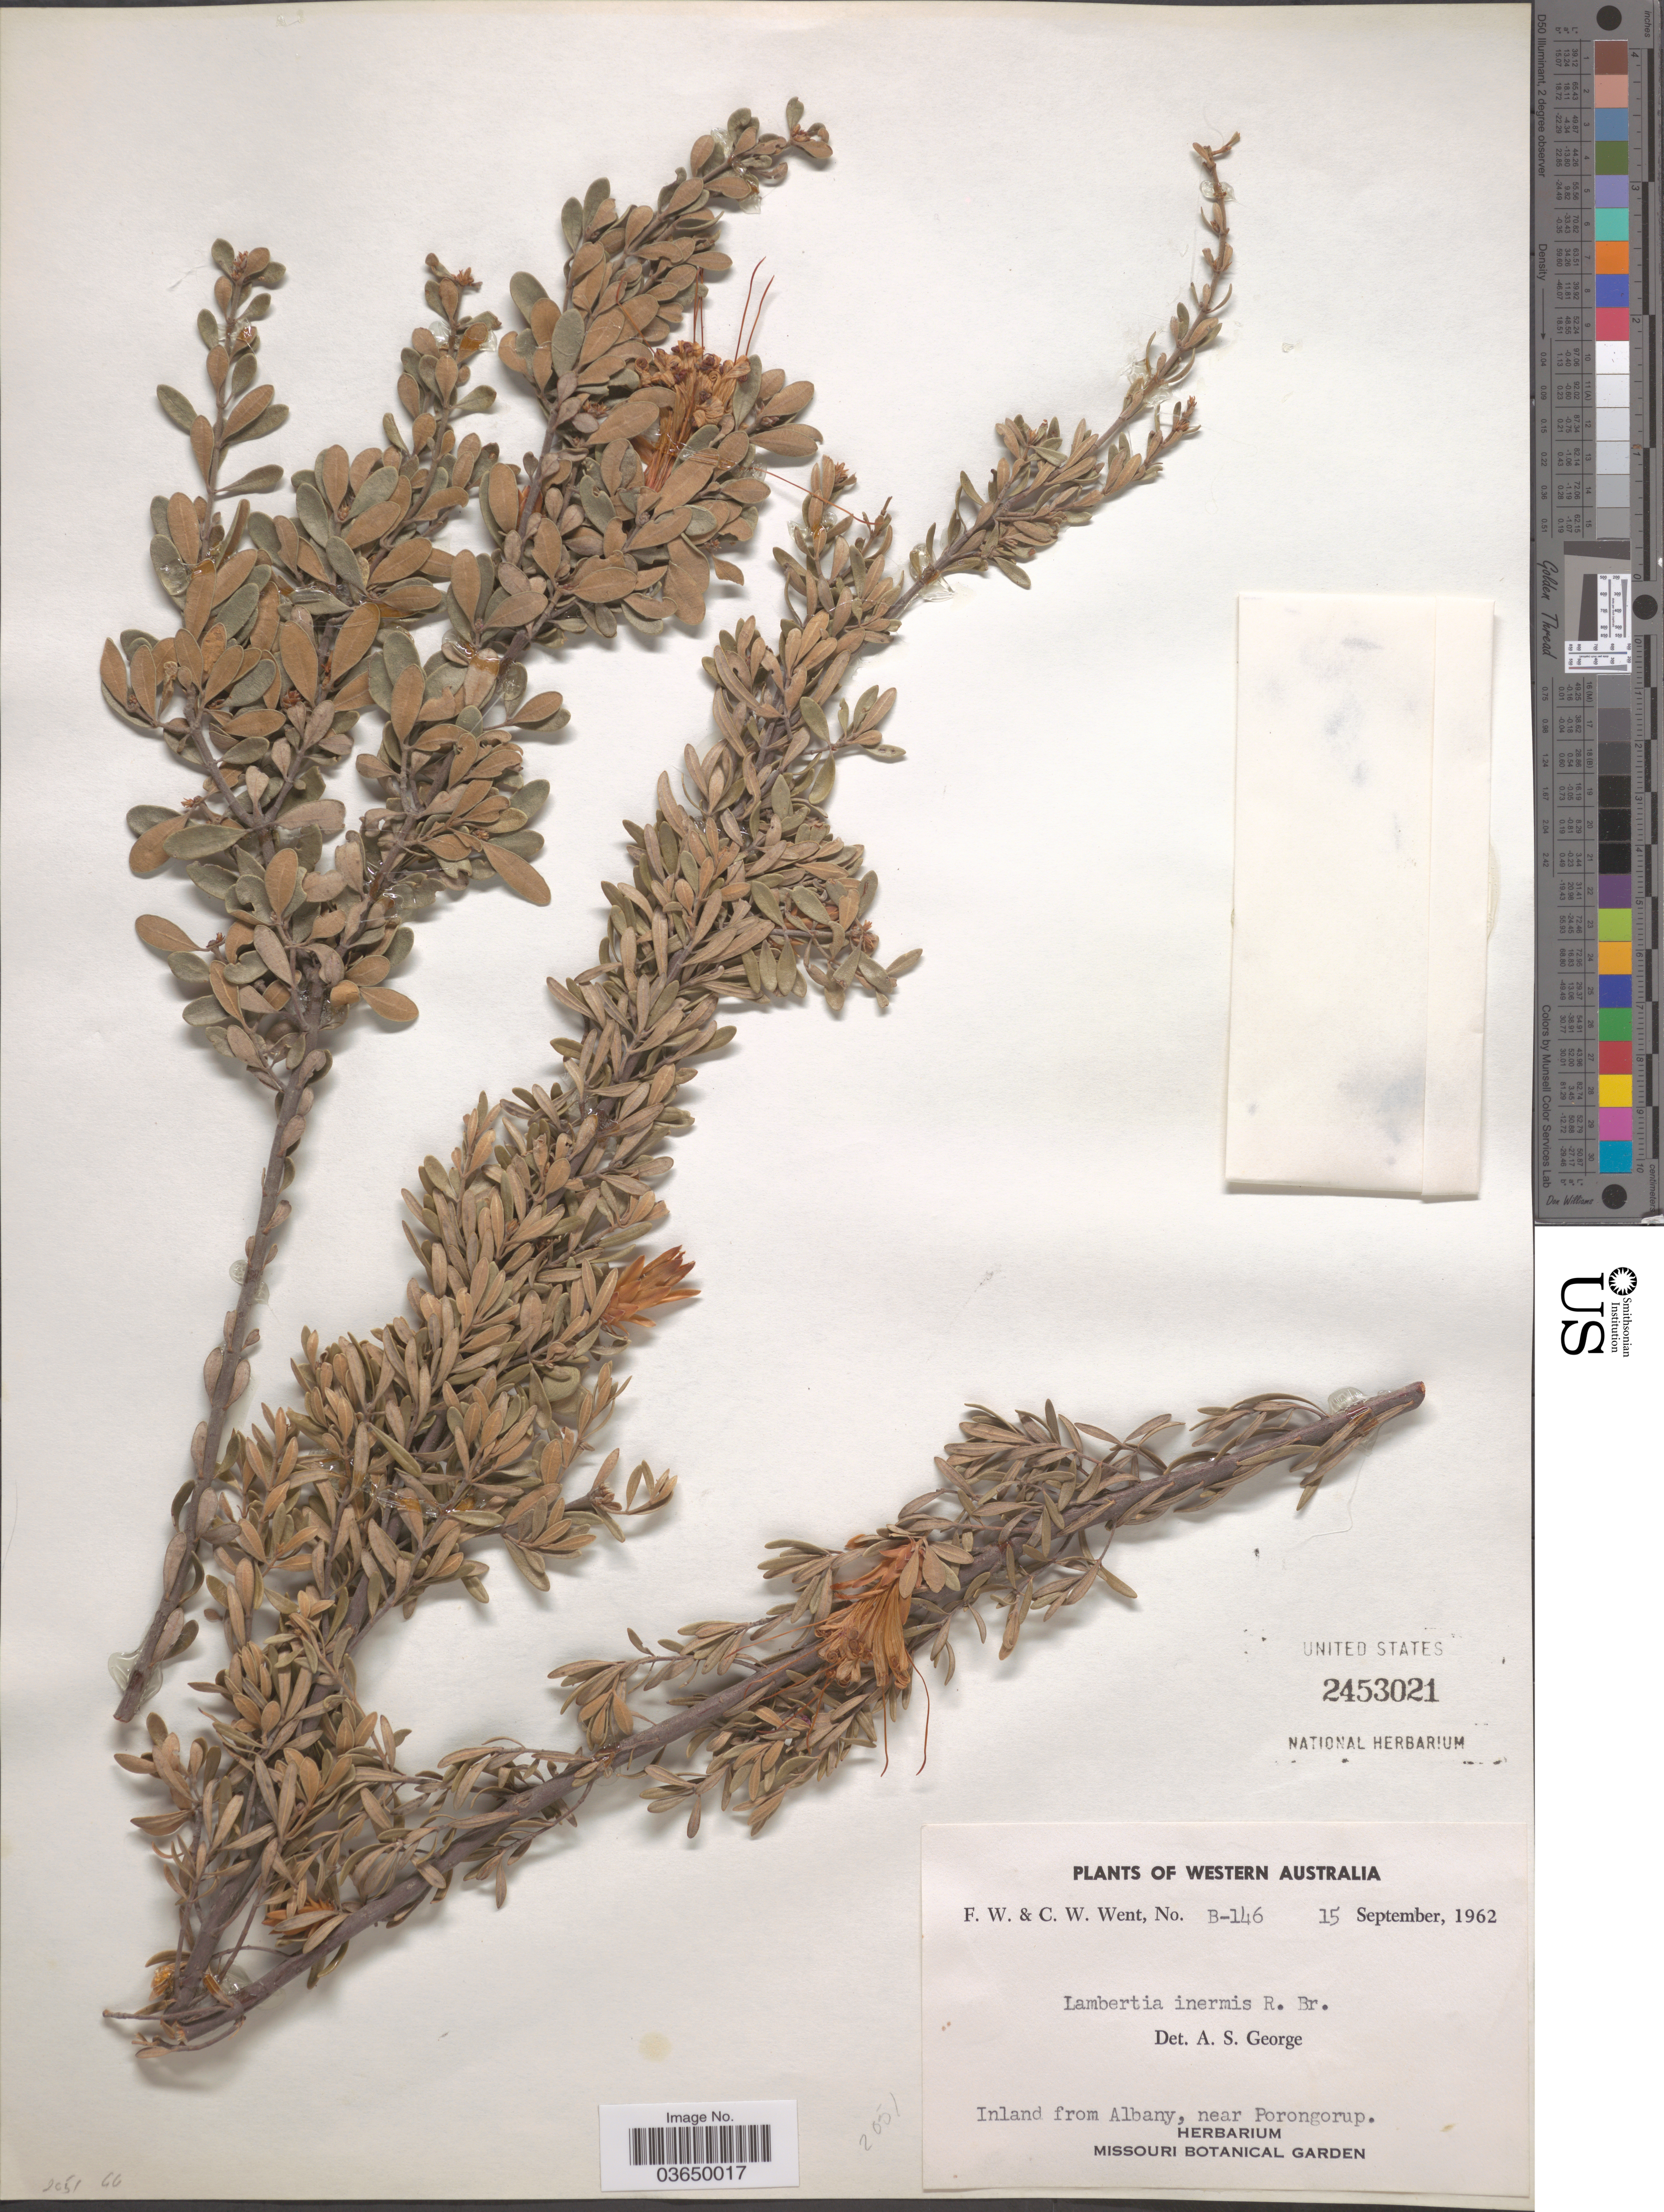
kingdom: Plantae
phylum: Tracheophyta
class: Magnoliopsida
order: Proteales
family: Proteaceae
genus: Lambertia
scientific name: Lambertia inermis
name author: R. Br.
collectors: F. W. Went & C. W. Went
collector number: B-146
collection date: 1962-09-15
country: Australia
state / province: Western Australia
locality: Inland from Albany, near Porongorup.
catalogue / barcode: US 2453021